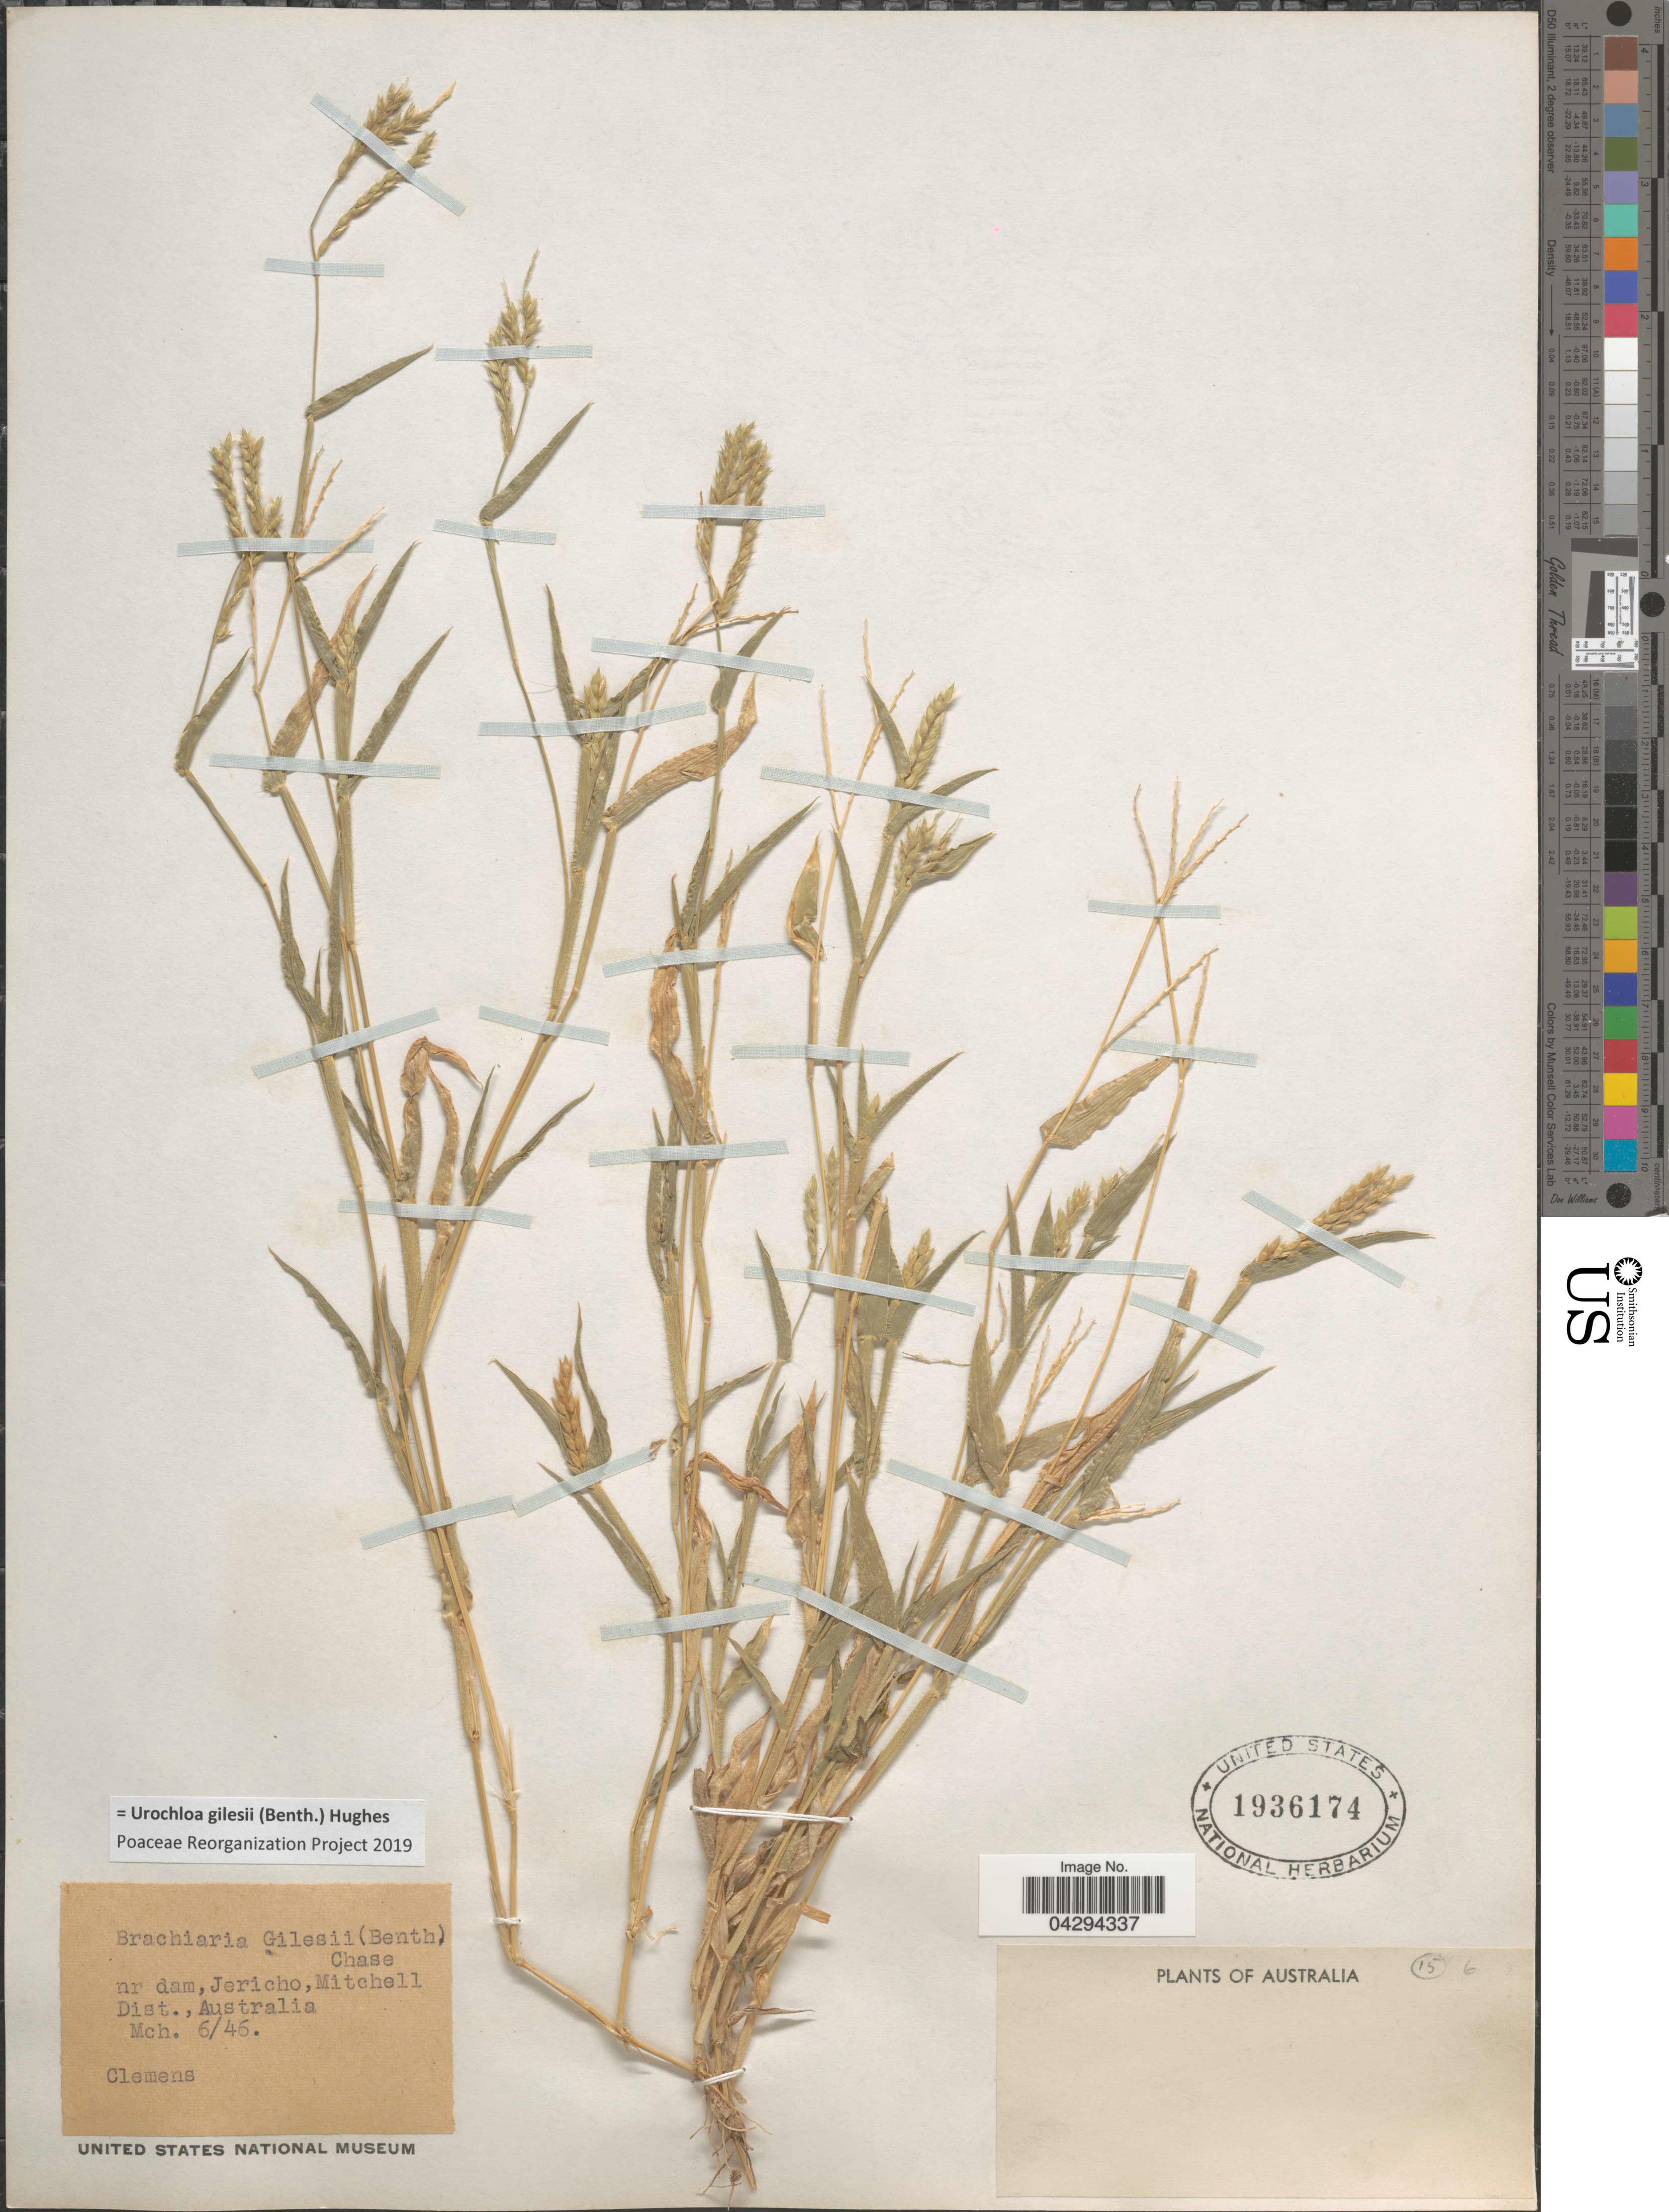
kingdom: Plantae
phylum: Tracheophyta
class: Liliopsida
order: Poales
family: Poaceae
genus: Urochloa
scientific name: Urochloa gilesii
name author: (Benth.) Hughes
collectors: -. Clemens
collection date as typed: Transcribed d/m/y: 6/3/46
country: Australia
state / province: Queensland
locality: Nr dam, Jericho, Mitchell Dist.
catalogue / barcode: US 1936174